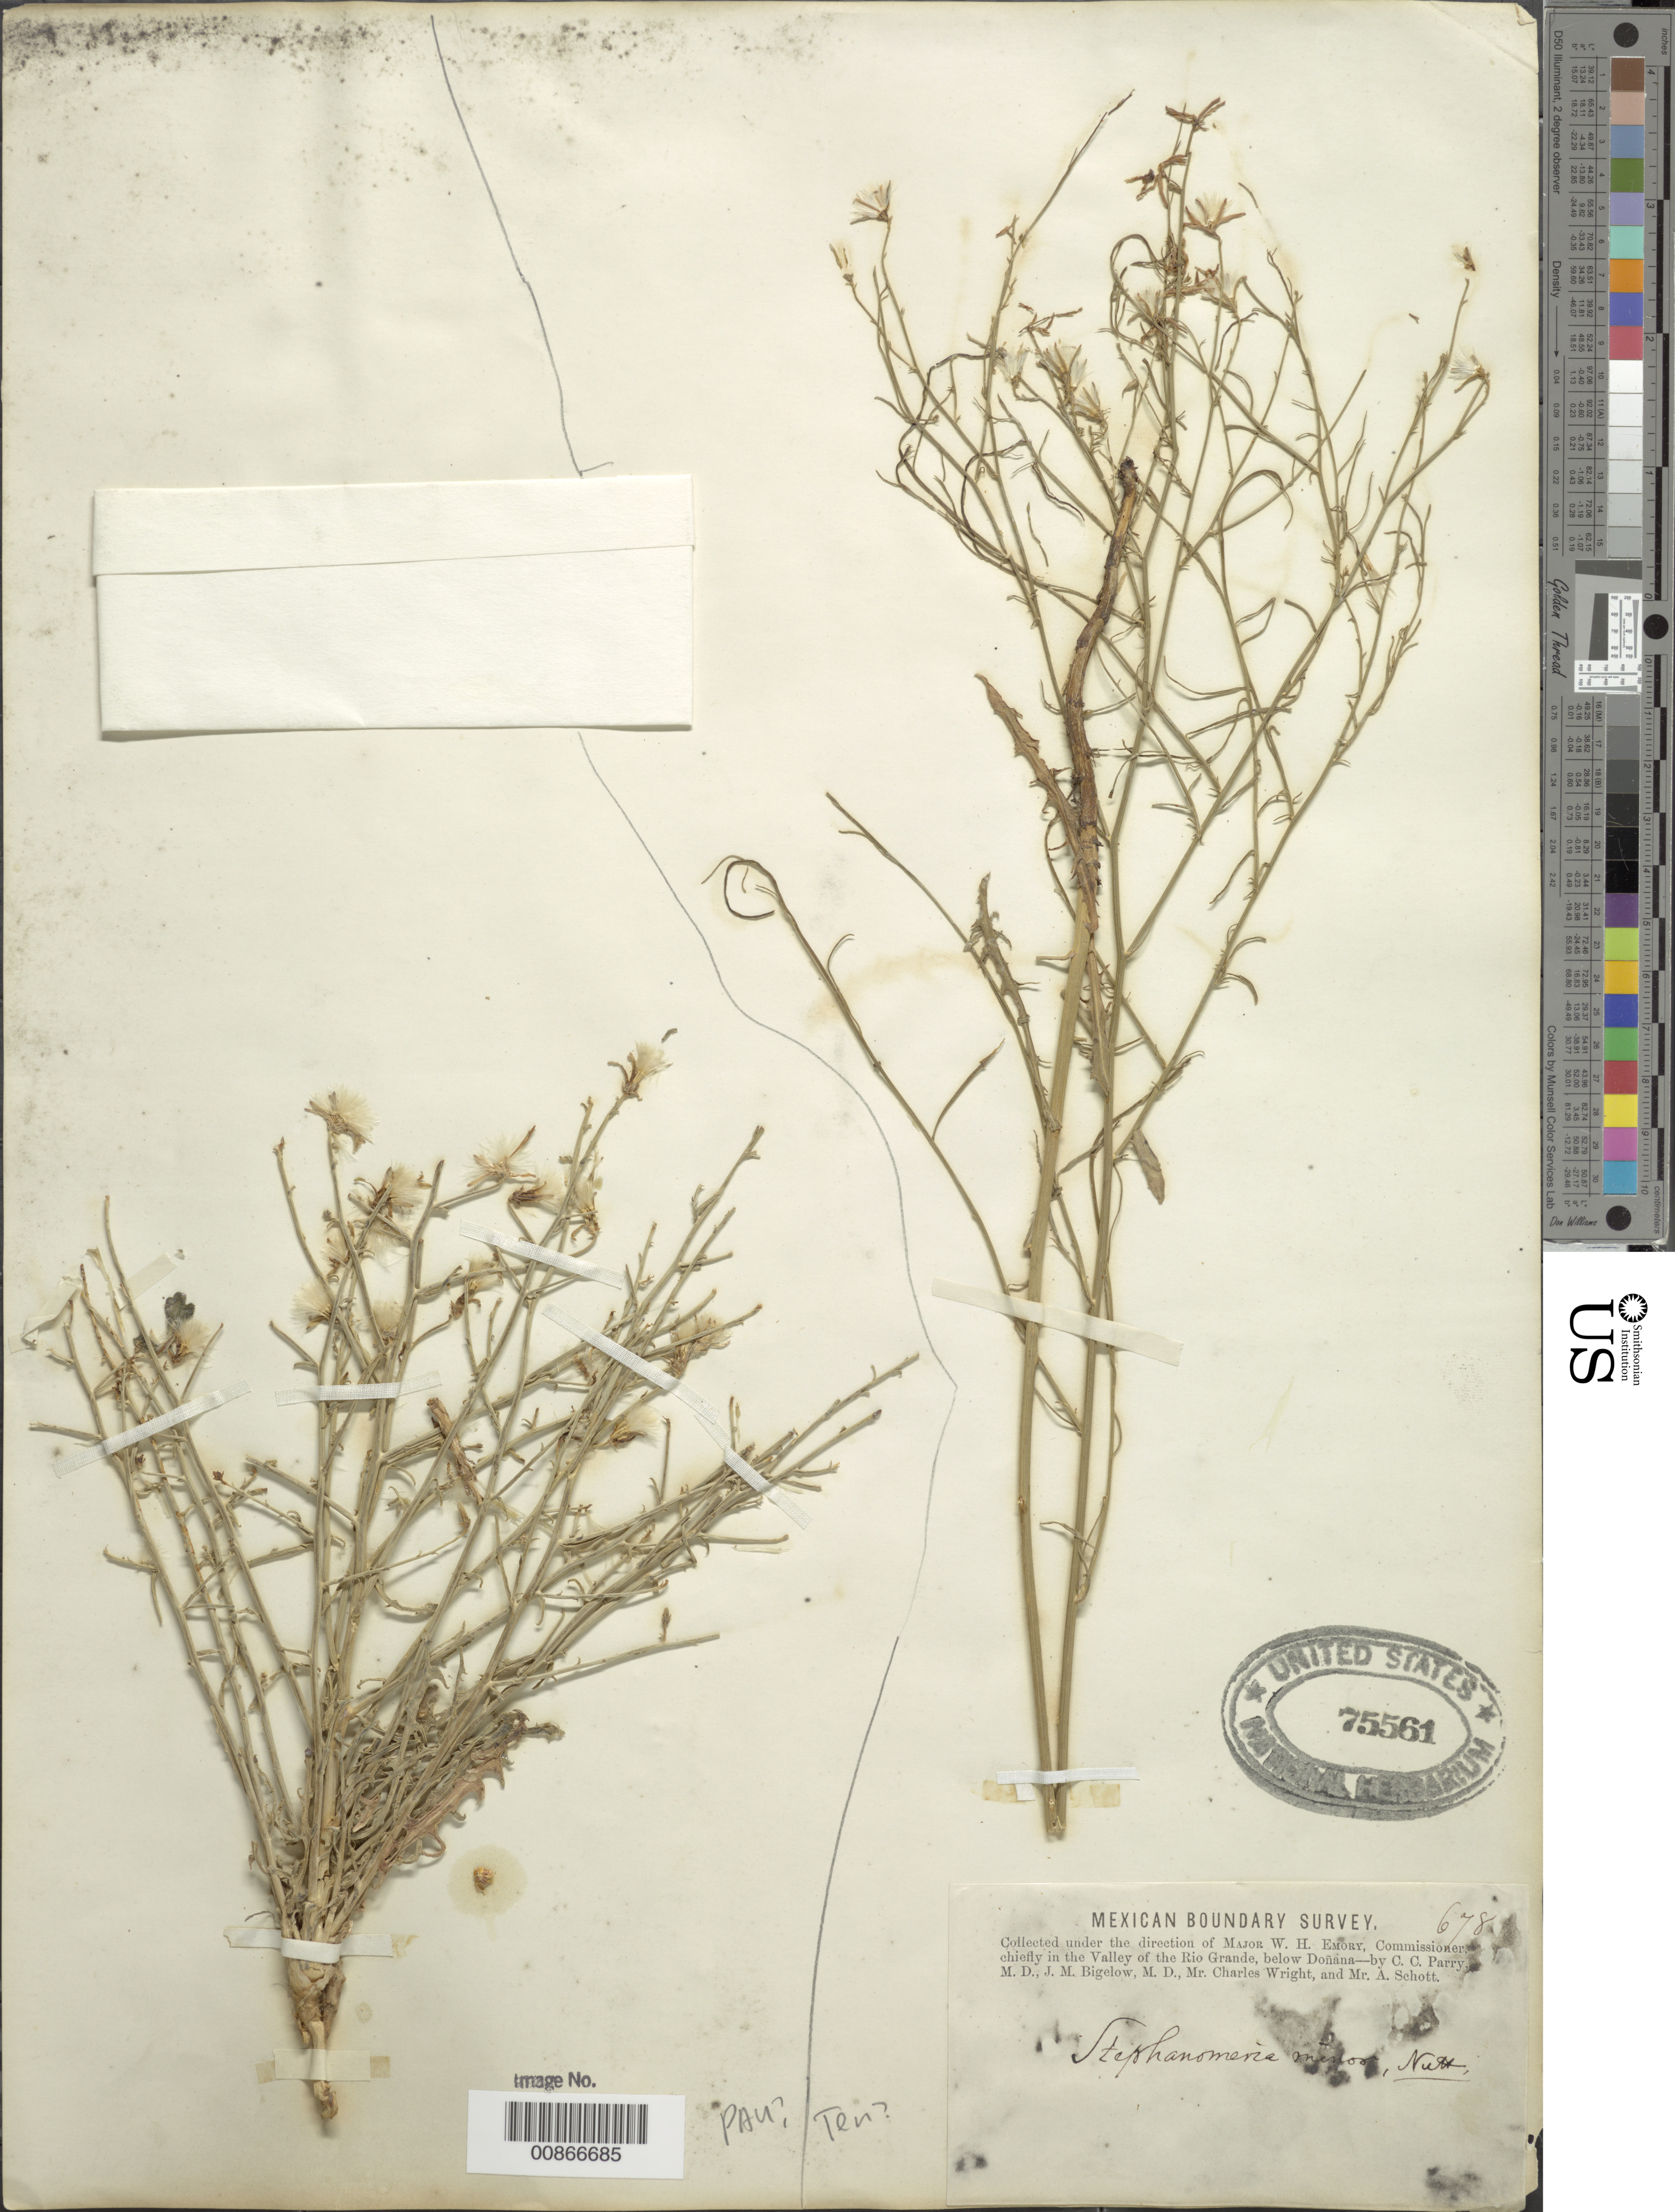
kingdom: Plantae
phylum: Tracheophyta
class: Magnoliopsida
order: Asterales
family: Asteraceae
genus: Stephanomeria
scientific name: Stephanomeria tenuifolia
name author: (Torr.) H.M. Hall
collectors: C. C. Parry, J. M. Bigelow, C. Wright & A. C. V. Schott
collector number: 678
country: United States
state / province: New Mexico / Texas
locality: Valley of the Rio Grande, below Doñana.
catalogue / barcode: US 75561